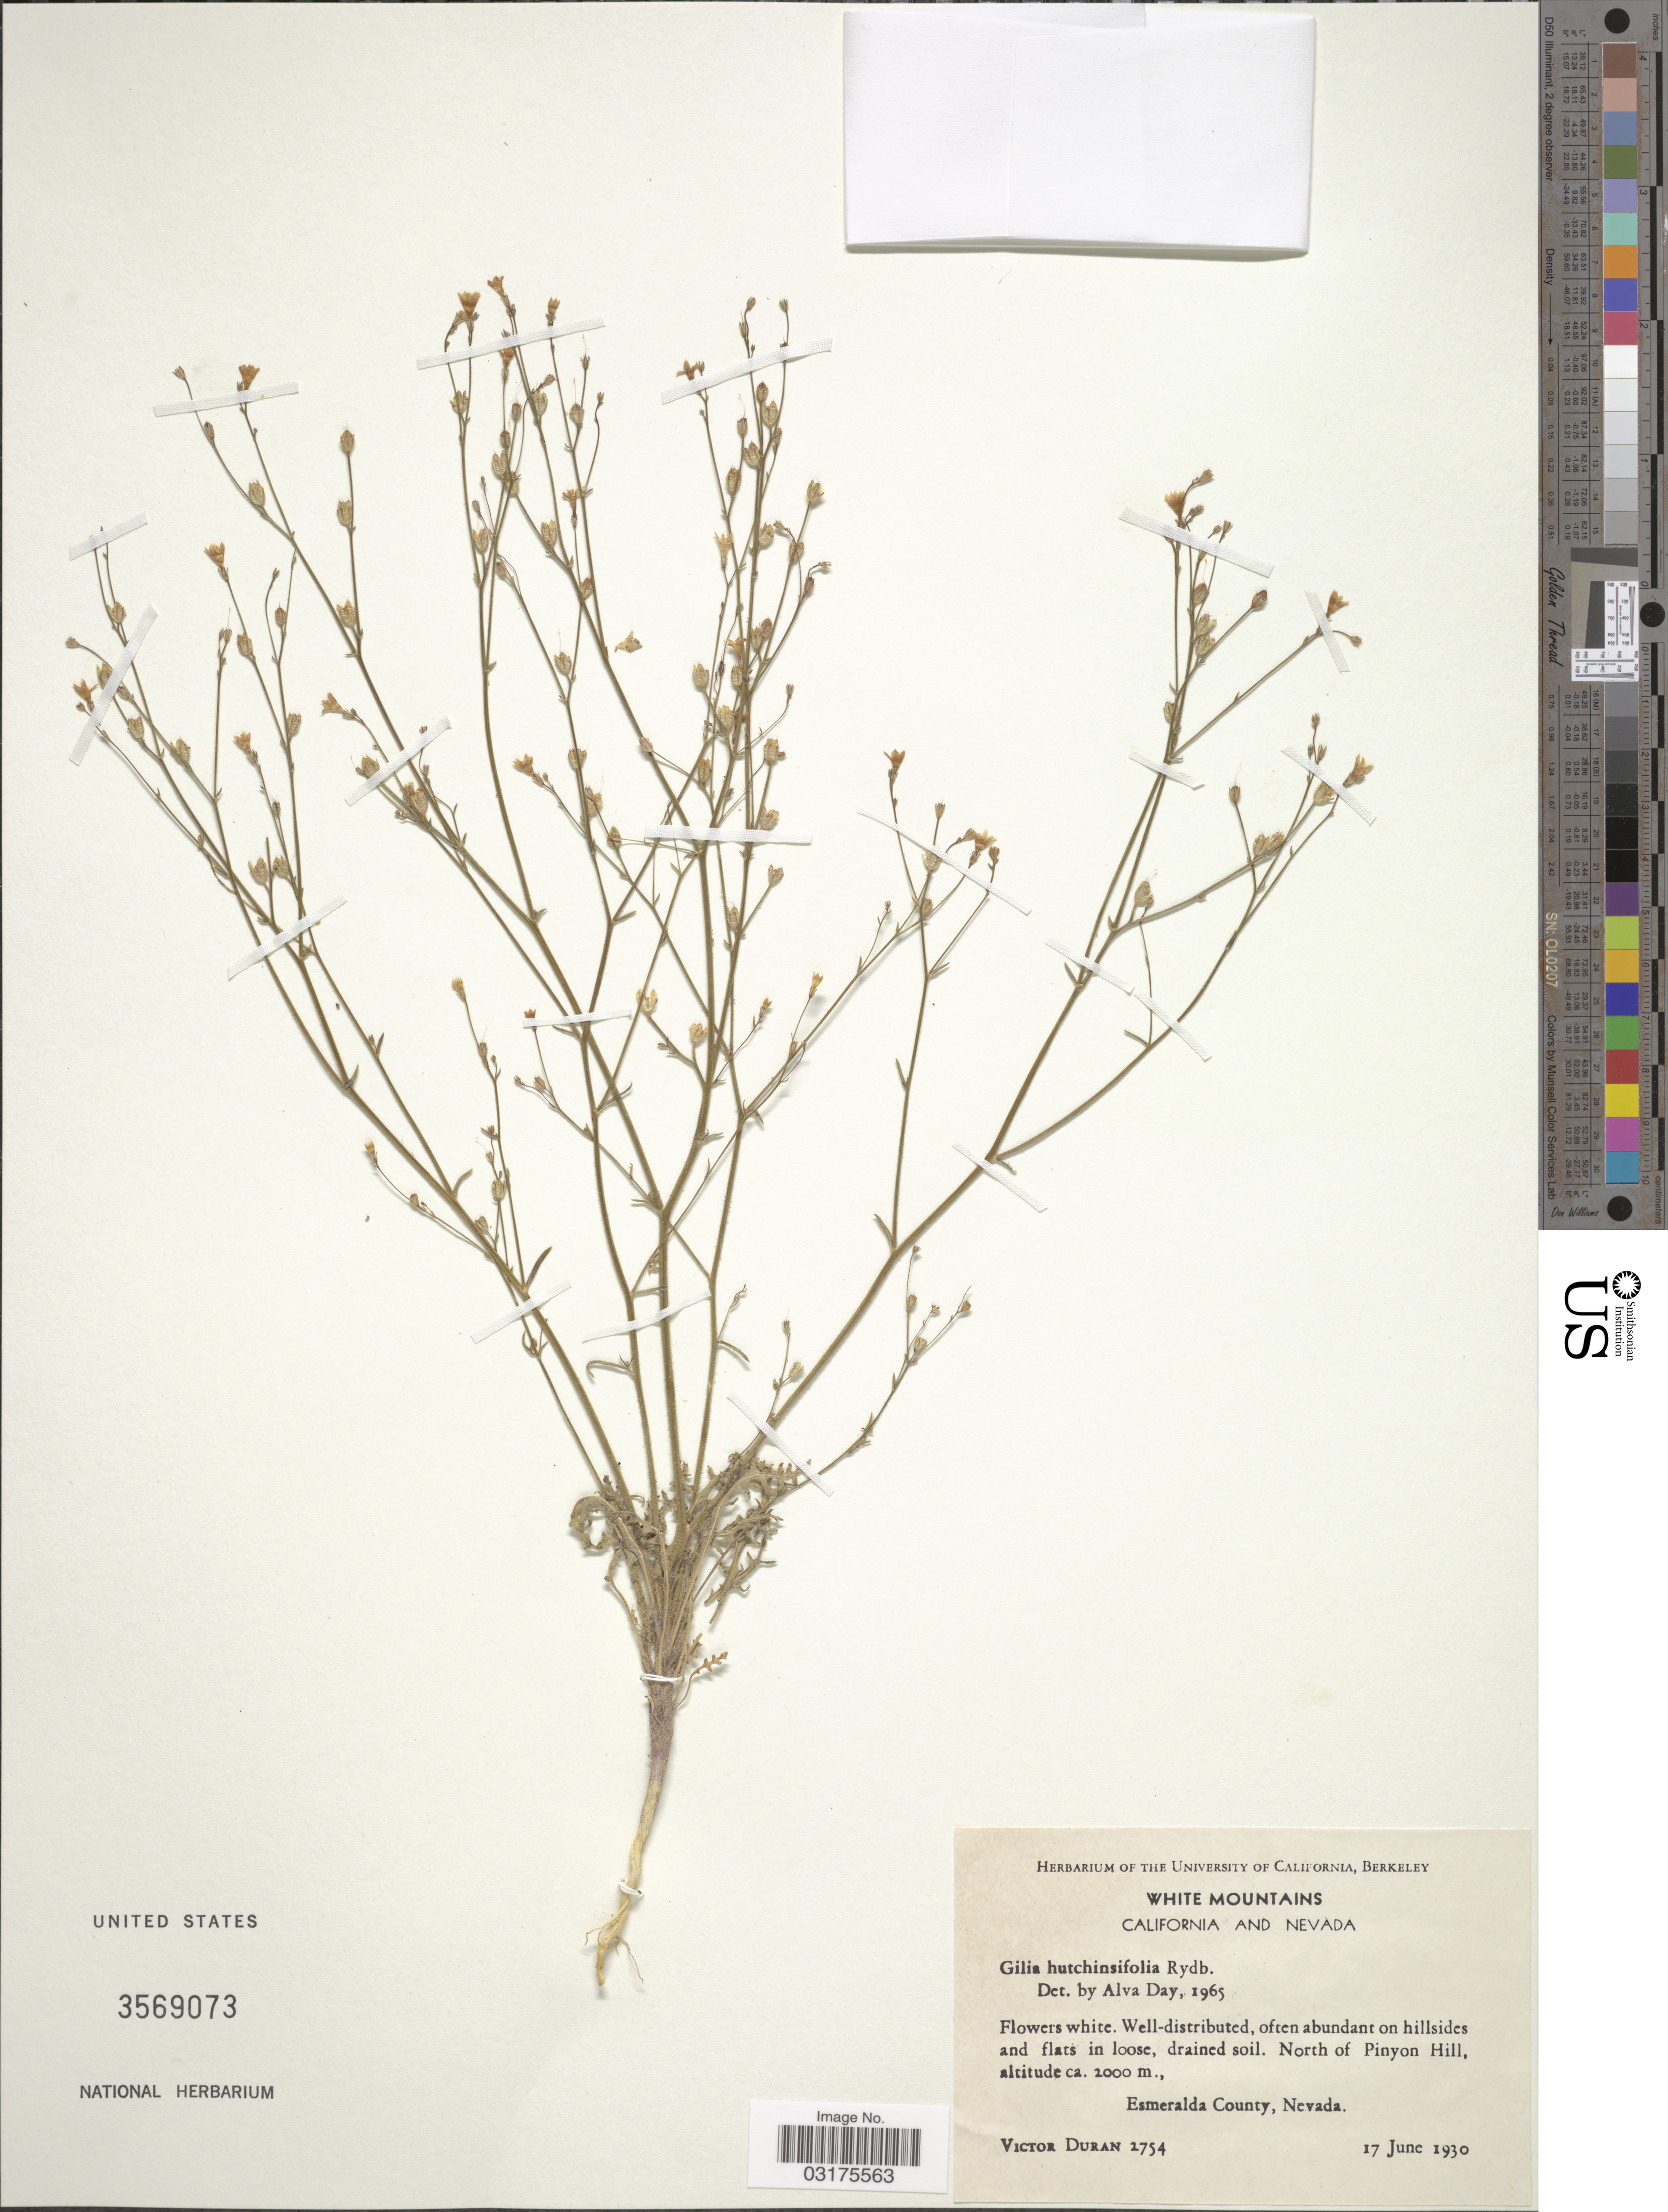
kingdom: Plantae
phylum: Tracheophyta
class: Magnoliopsida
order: Ericales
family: Polemoniaceae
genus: Aliciella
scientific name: Aliciella hutchinsifolia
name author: (Rydb.) J.M. Porter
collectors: V. Duran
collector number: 2754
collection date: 1930-06-17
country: United States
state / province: Nevada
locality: White Mountains, North of Pinyon Hill, Esmeralda County.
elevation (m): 2000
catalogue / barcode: US 3569073